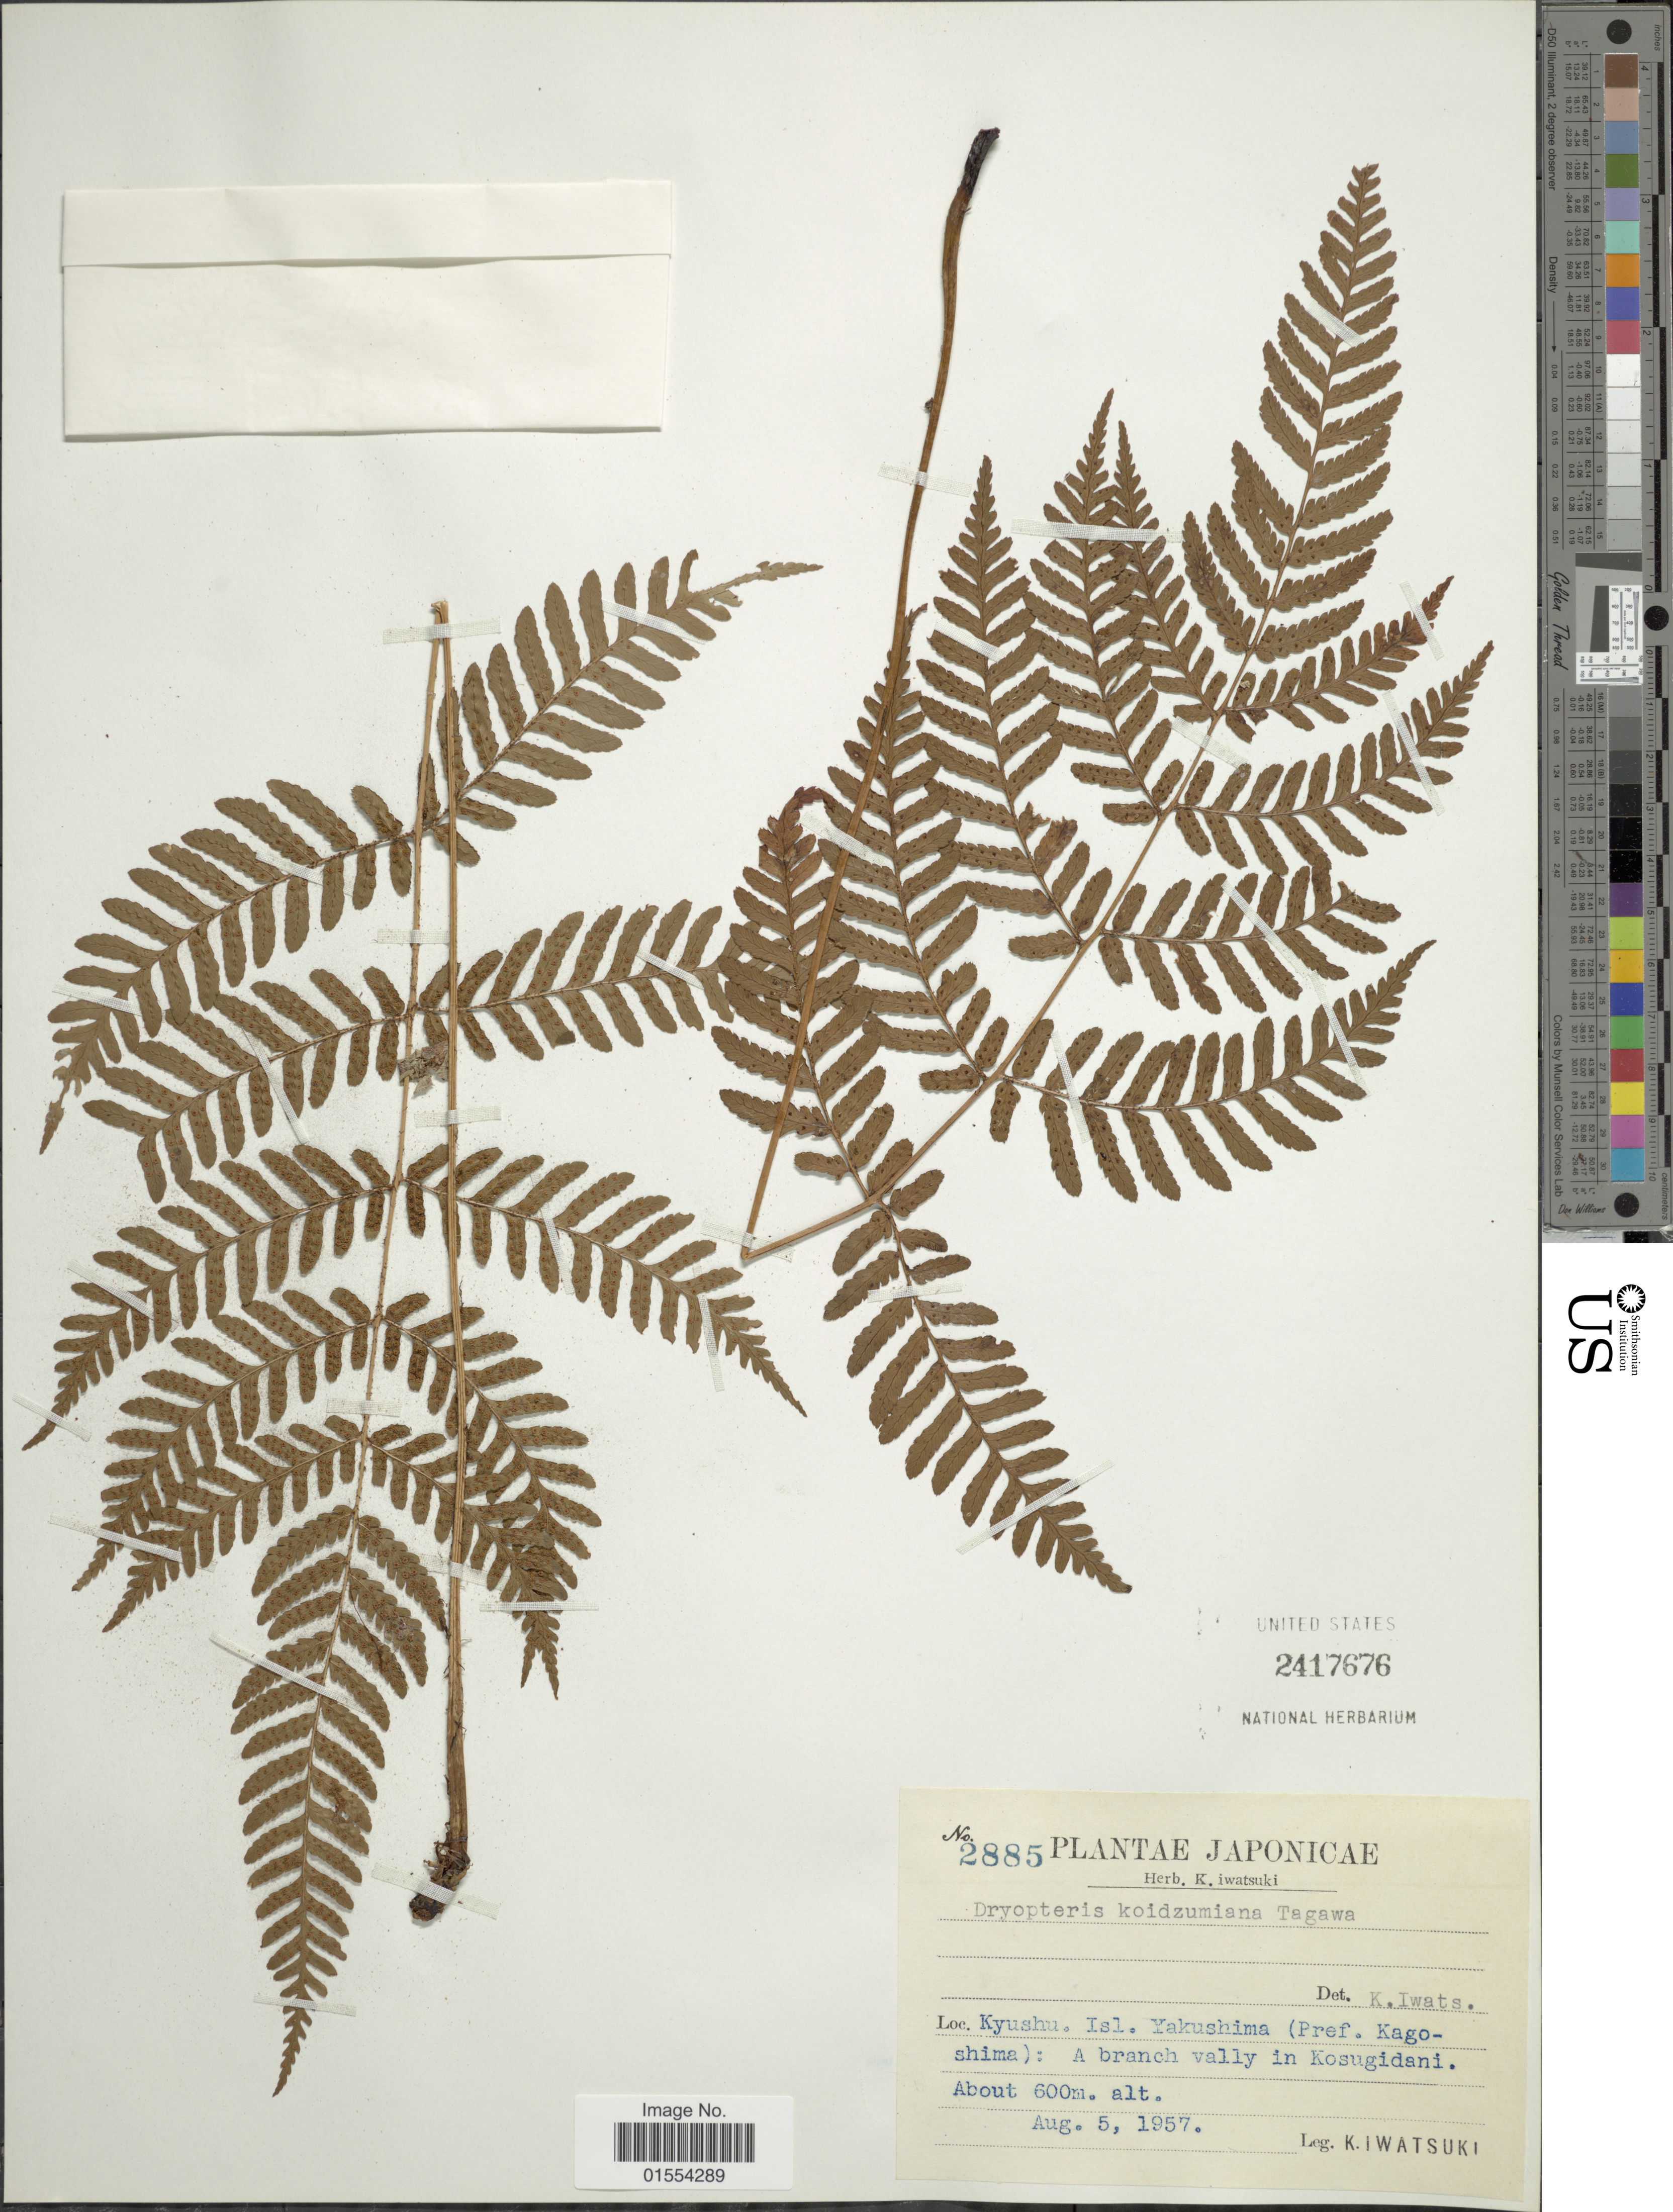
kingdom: Plantae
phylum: Tracheophyta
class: Polypodiopsida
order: Polypodiales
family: Dryopteridaceae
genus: Dryopteris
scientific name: Dryopteris koidzumiana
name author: Tagawa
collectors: K. Iwatsuki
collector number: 2885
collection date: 1957-08-05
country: Japan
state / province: Kagosima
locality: Japonicae. Kyushu. Isl. Yakushima (Pref. Kagoshima): A branch valley in Kosugidani.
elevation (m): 600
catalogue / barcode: US 2417676